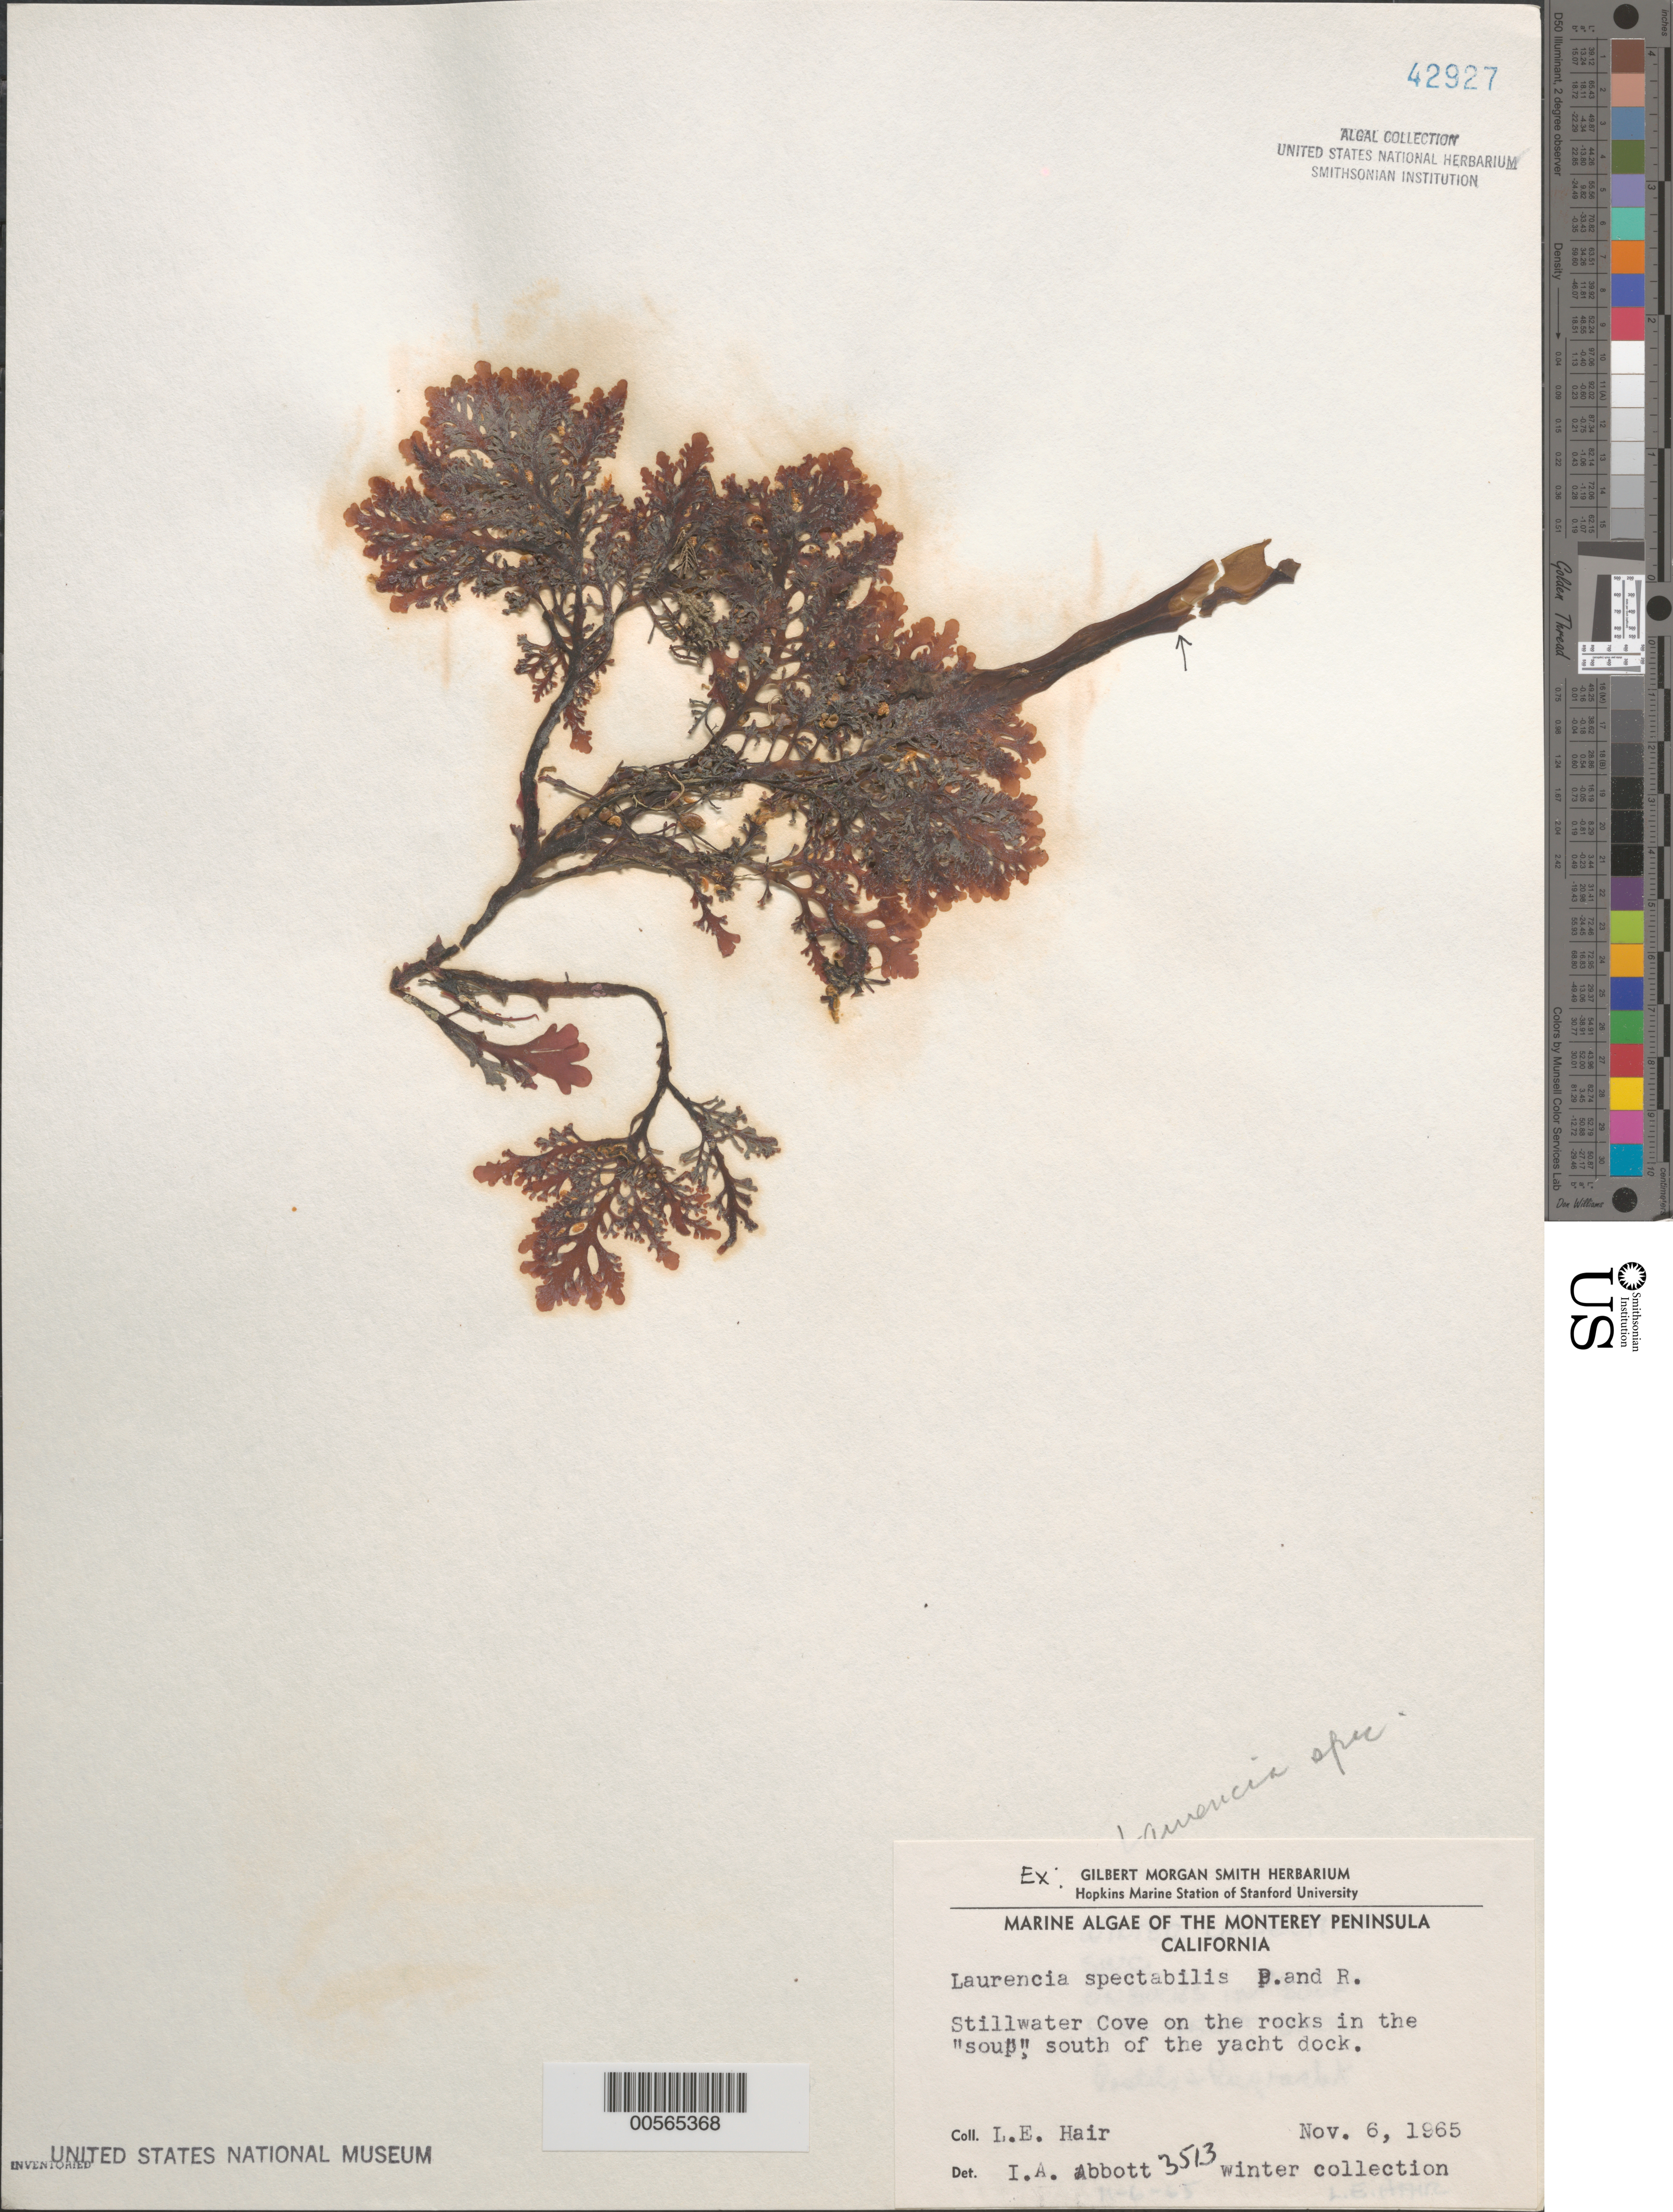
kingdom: Plantae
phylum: Rhodophyta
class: Florideophyceae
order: Ceramiales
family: Rhodomelaceae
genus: Osmundea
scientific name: Osmundea spectabilis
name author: (Postels & Rupr.) K.W. Nam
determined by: Algae name updating Project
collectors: L. Hair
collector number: IAA 3513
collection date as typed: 06 Nov 1965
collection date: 1965-11-06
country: United States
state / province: California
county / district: Monterey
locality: Stillwater Cove, Monterey Peninsula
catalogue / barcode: US 42927